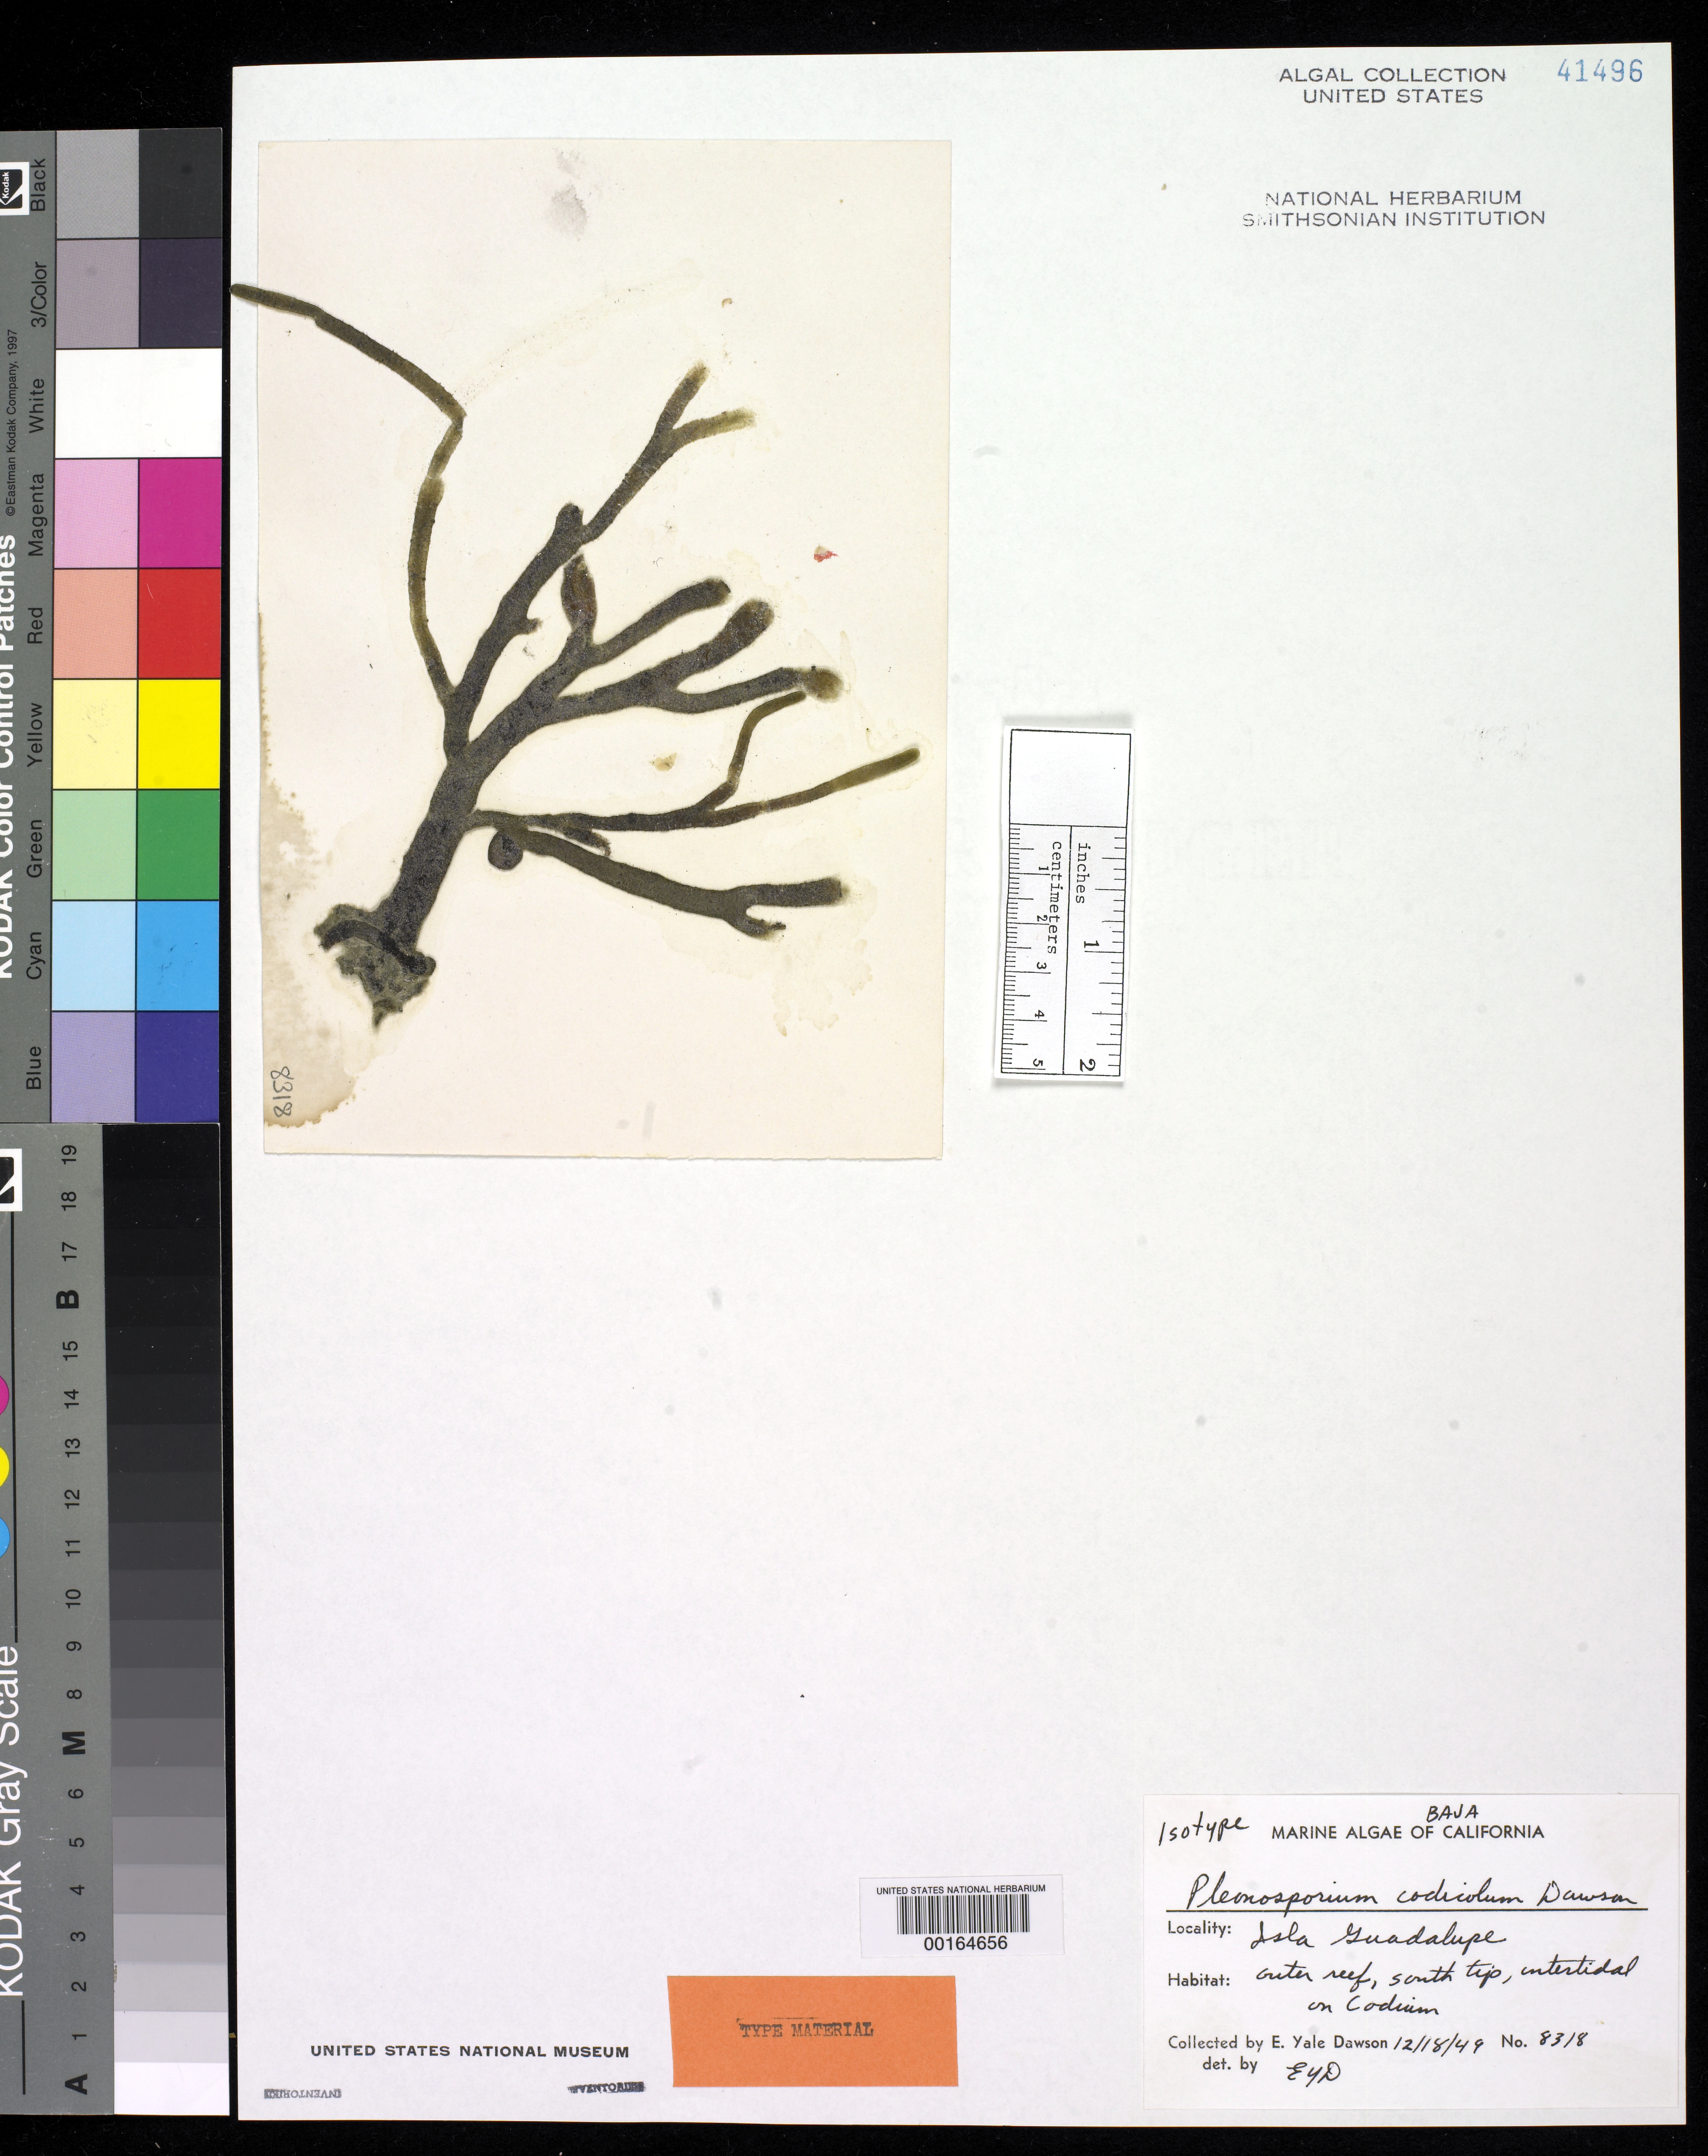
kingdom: Plantae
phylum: Rhodophyta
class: Florideophyceae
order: Ceramiales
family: Wrangeliaceae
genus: Pleonosporium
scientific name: Pleonosporium codicolum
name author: E.Y. Dawson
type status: Isotype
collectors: E. Y. Dawson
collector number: EYD 8318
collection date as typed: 18 Dec 1949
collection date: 1949-12-18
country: Mexico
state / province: Baja California Norte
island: Isla Guadalupe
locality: South tip.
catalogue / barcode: US 41496